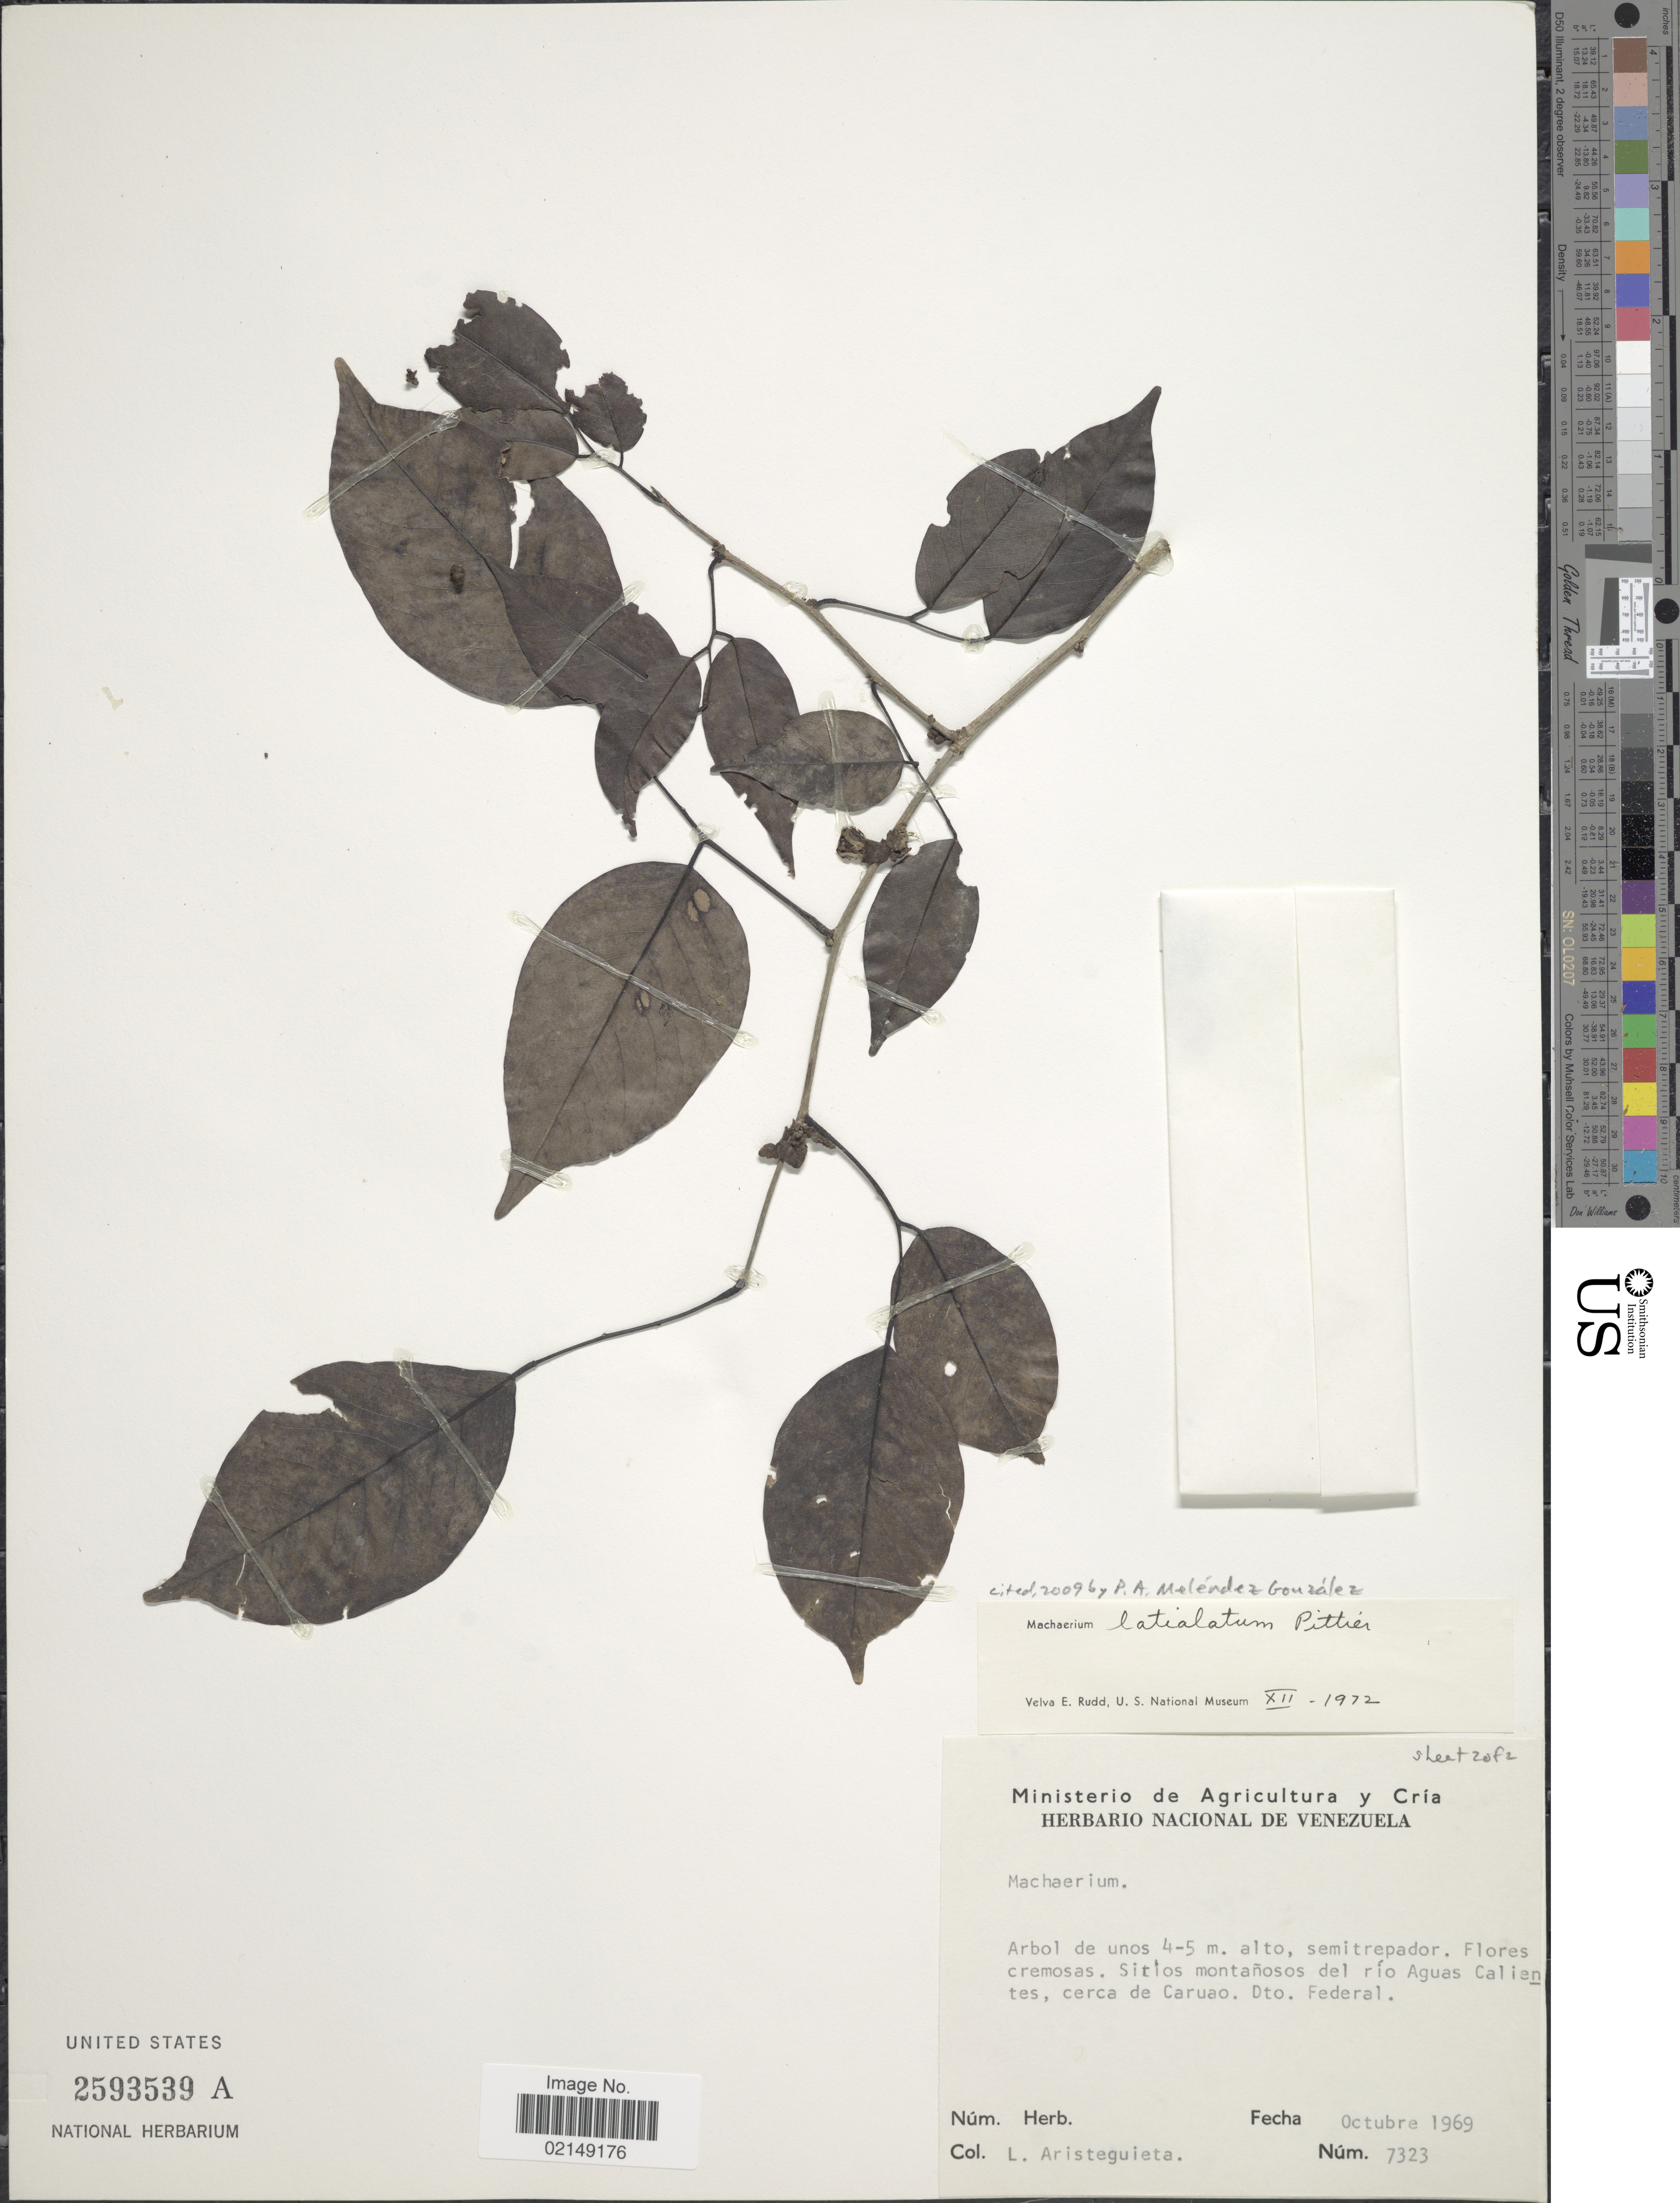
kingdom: Plantae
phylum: Tracheophyta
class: Magnoliopsida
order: Fabales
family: Fabaceae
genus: Machaerium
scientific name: Machaerium latialatum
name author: Pittier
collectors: L. Aristeguieta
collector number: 7323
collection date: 1969-10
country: Venezuela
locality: Sitios montanosos del rio Aguas Calientes, cerca de Caruao, dto. Federal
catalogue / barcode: US 2593539A